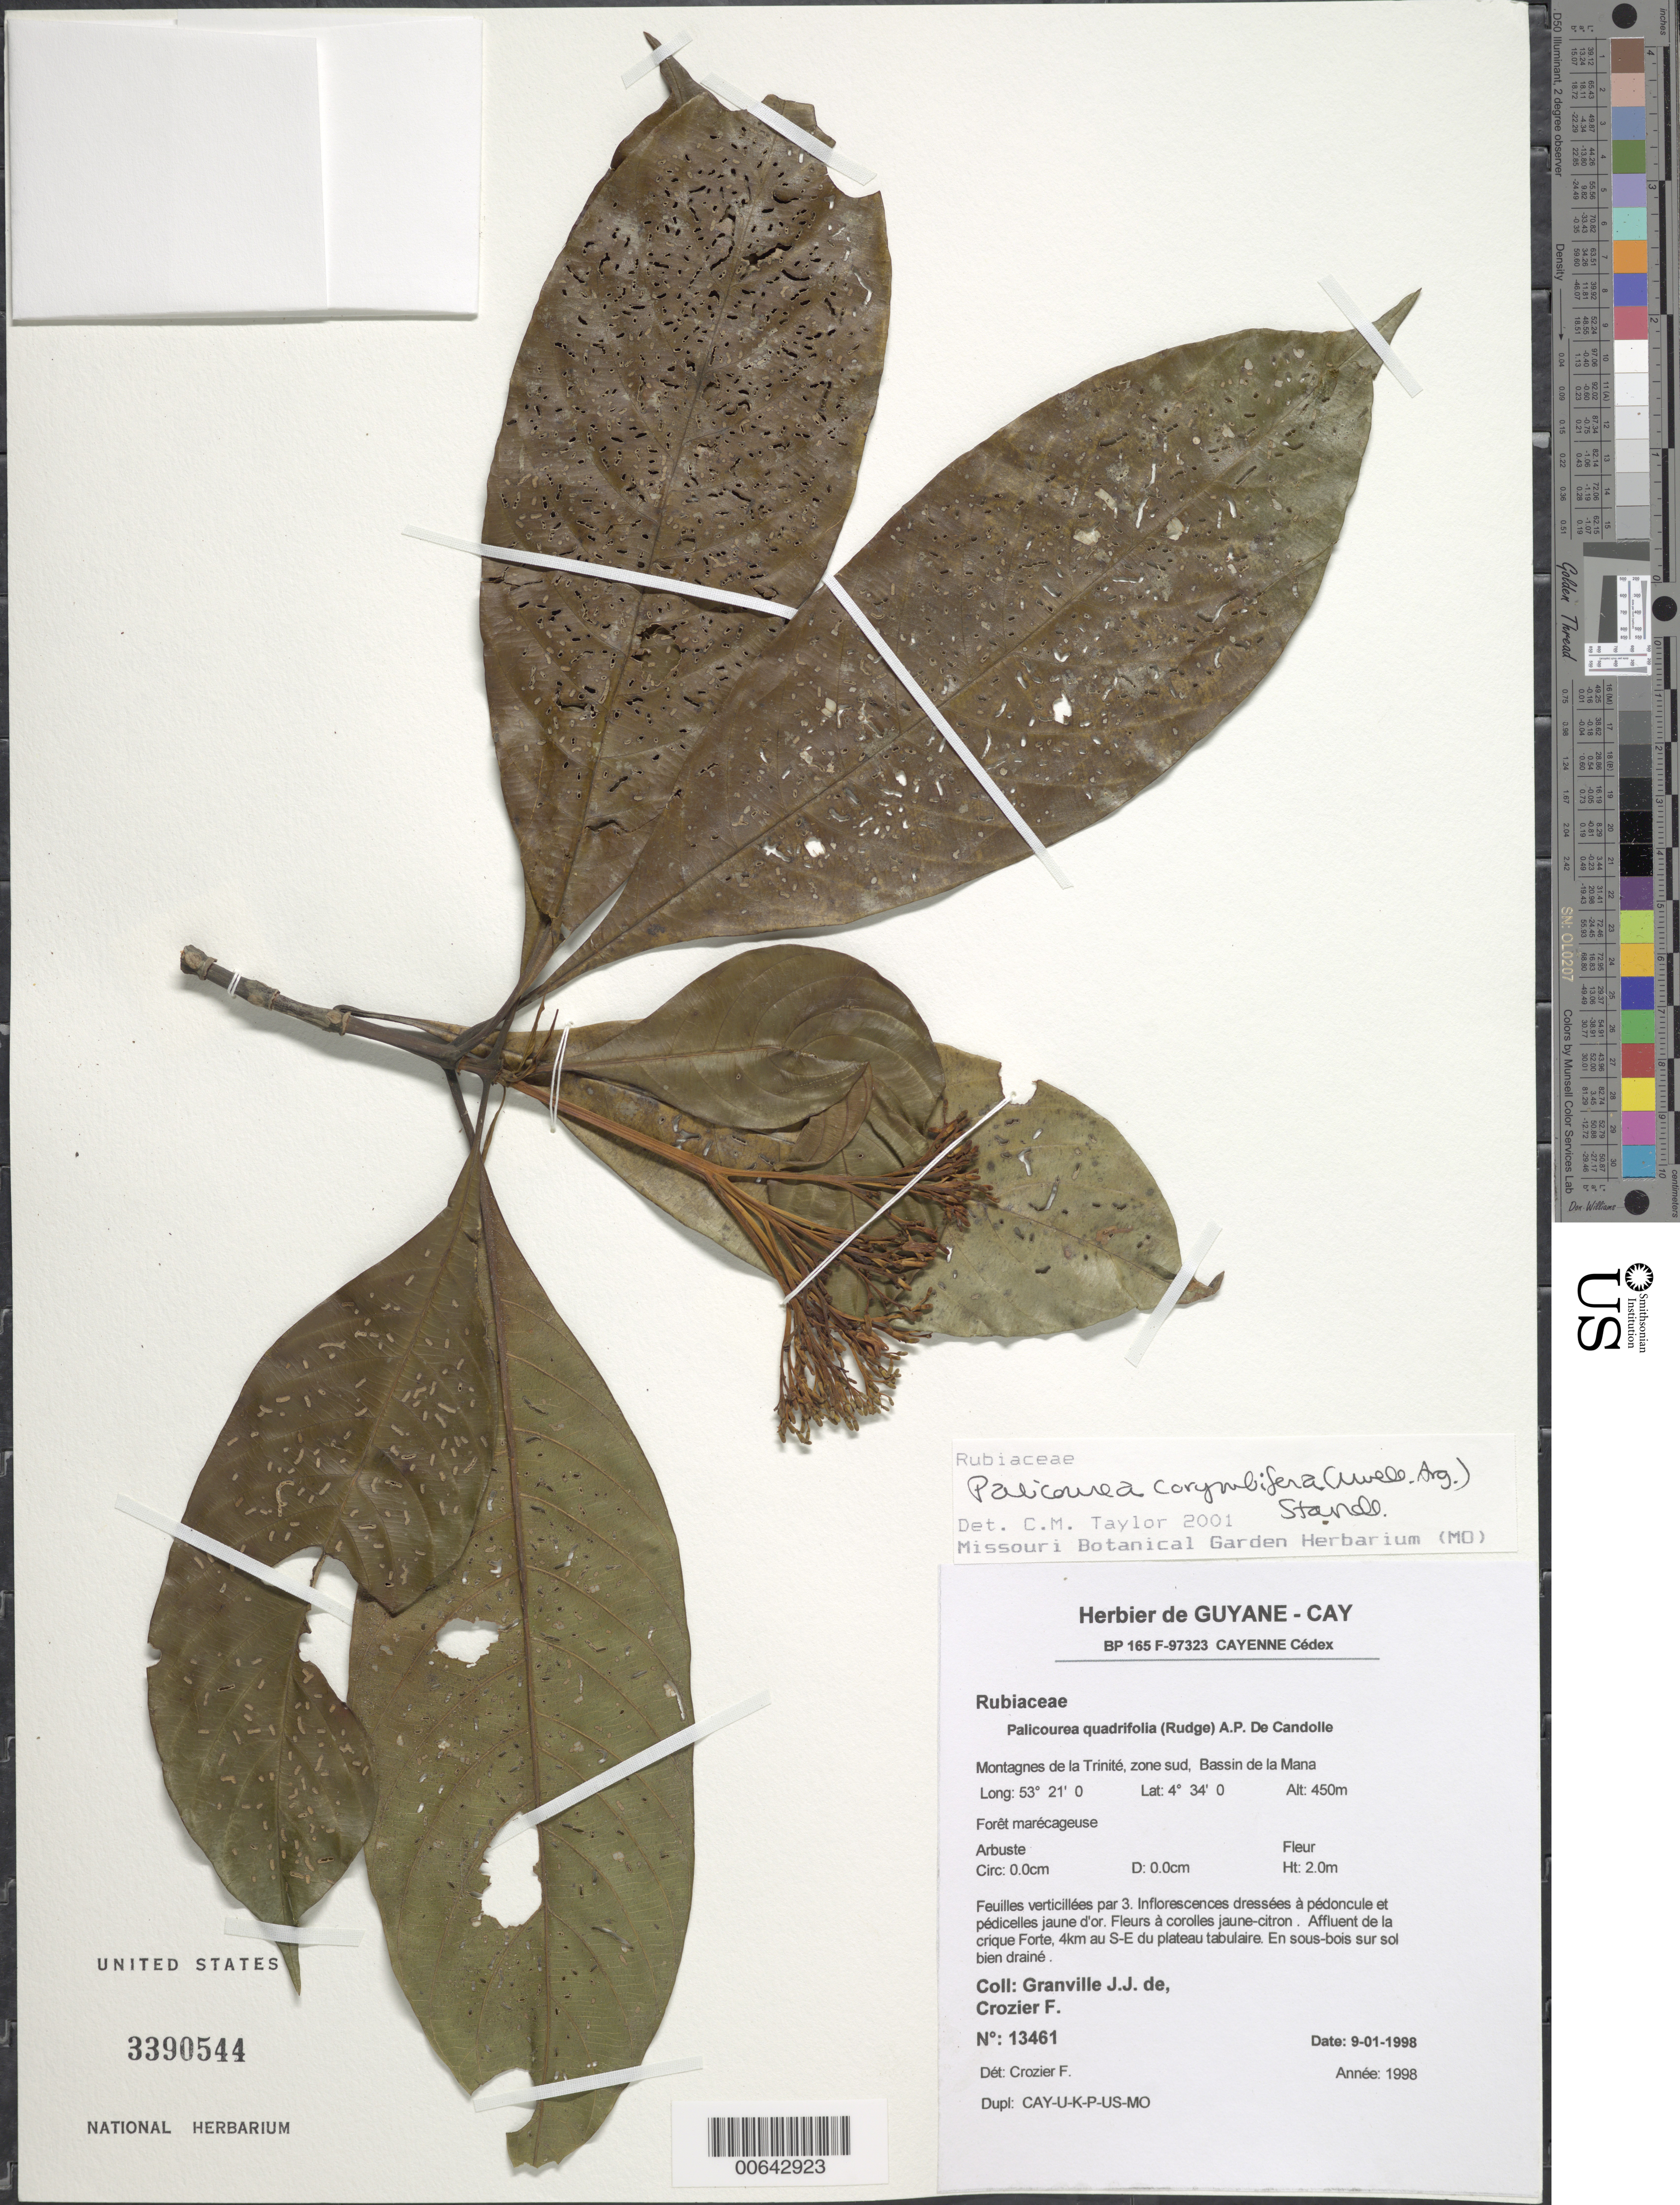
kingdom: Plantae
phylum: Tracheophyta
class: Magnoliopsida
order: Gentianales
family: Rubiaceae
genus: Palicourea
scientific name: Palicourea corymbifera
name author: (Müll. Arg.) Standl.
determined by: Taylor, Charlotte M.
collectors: J.-J. de Granville & F. Crozier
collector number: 13461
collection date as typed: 9-Jan-98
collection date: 1998-01-09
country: French Guiana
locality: Montagnes de la Trinité, zone sud, Bassin de la Mana; affluent de la crique Forte, 4km au SE du plateau tahbulaire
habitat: Forêt marécageuse; en sous-bois sur sol bien draine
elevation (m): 450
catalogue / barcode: US 3390544